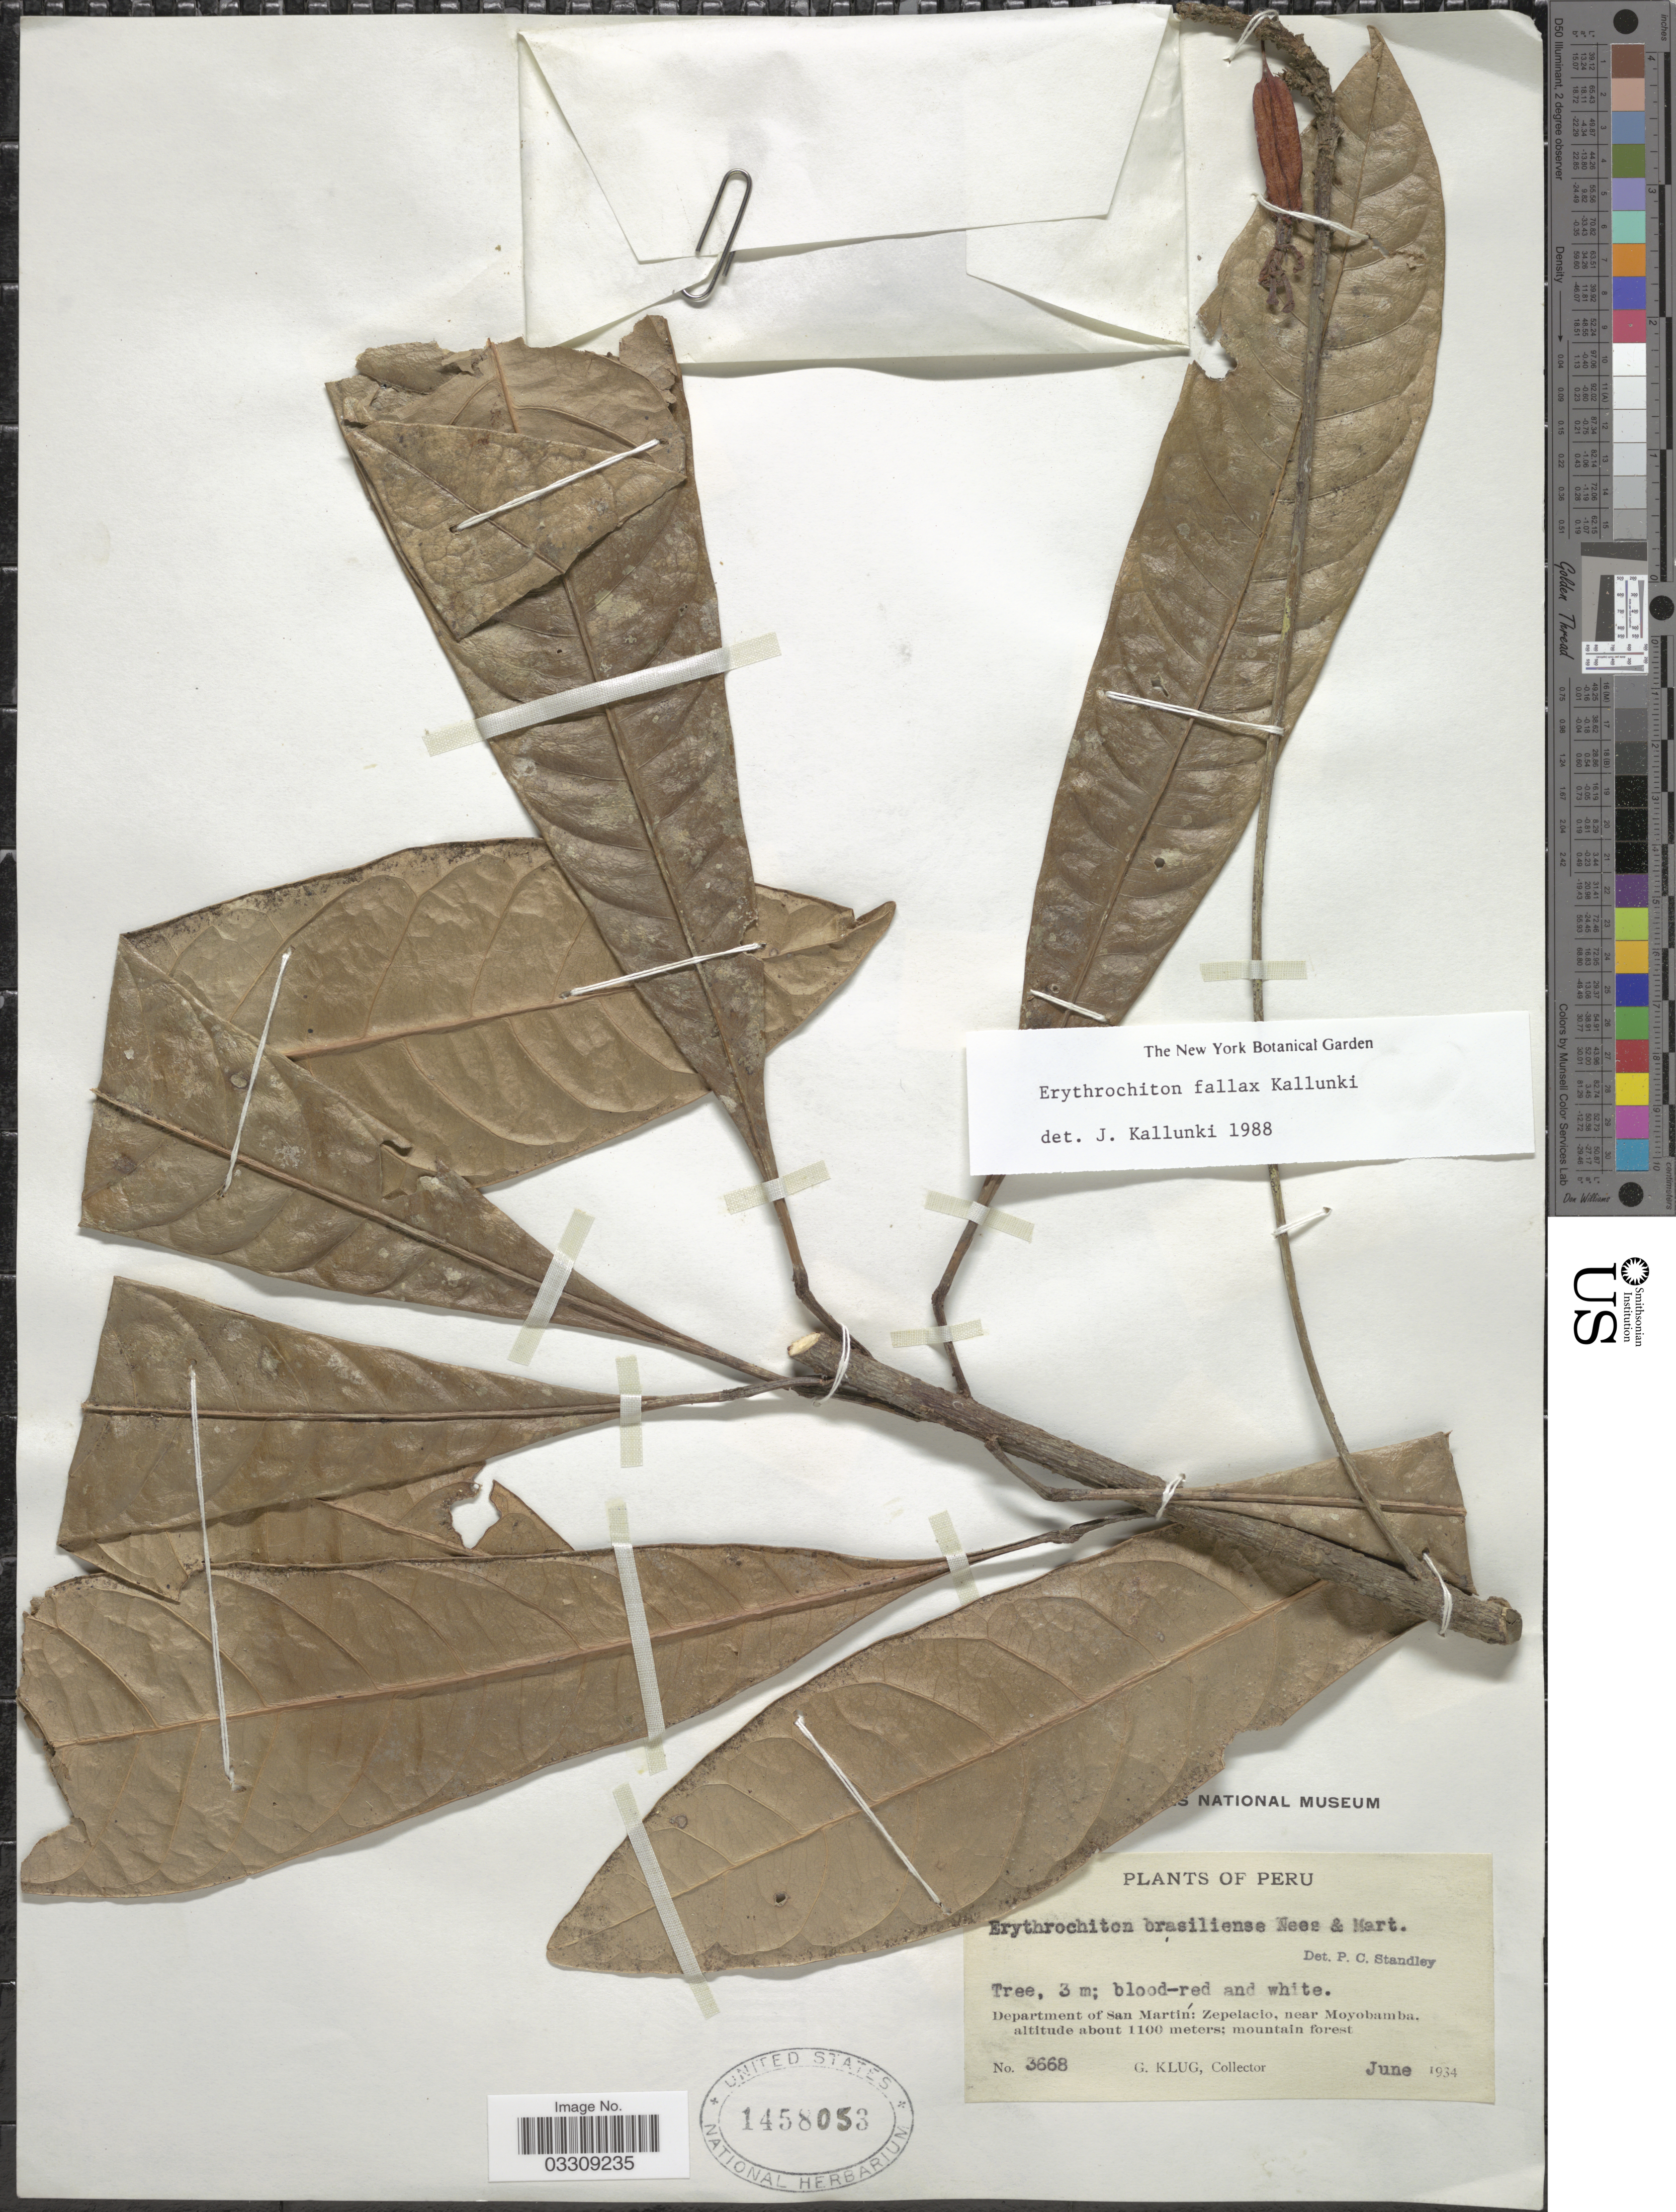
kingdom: Plantae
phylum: Tracheophyta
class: Magnoliopsida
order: Sapindales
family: Rutaceae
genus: Erythrochiton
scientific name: Erythrochiton fallax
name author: Kallunki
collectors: G. Klug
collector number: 3668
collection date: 1934-06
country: Peru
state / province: San Martín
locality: Department of San Martín: Zepelacio, near Moyobamba.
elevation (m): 1100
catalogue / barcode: US 1458053